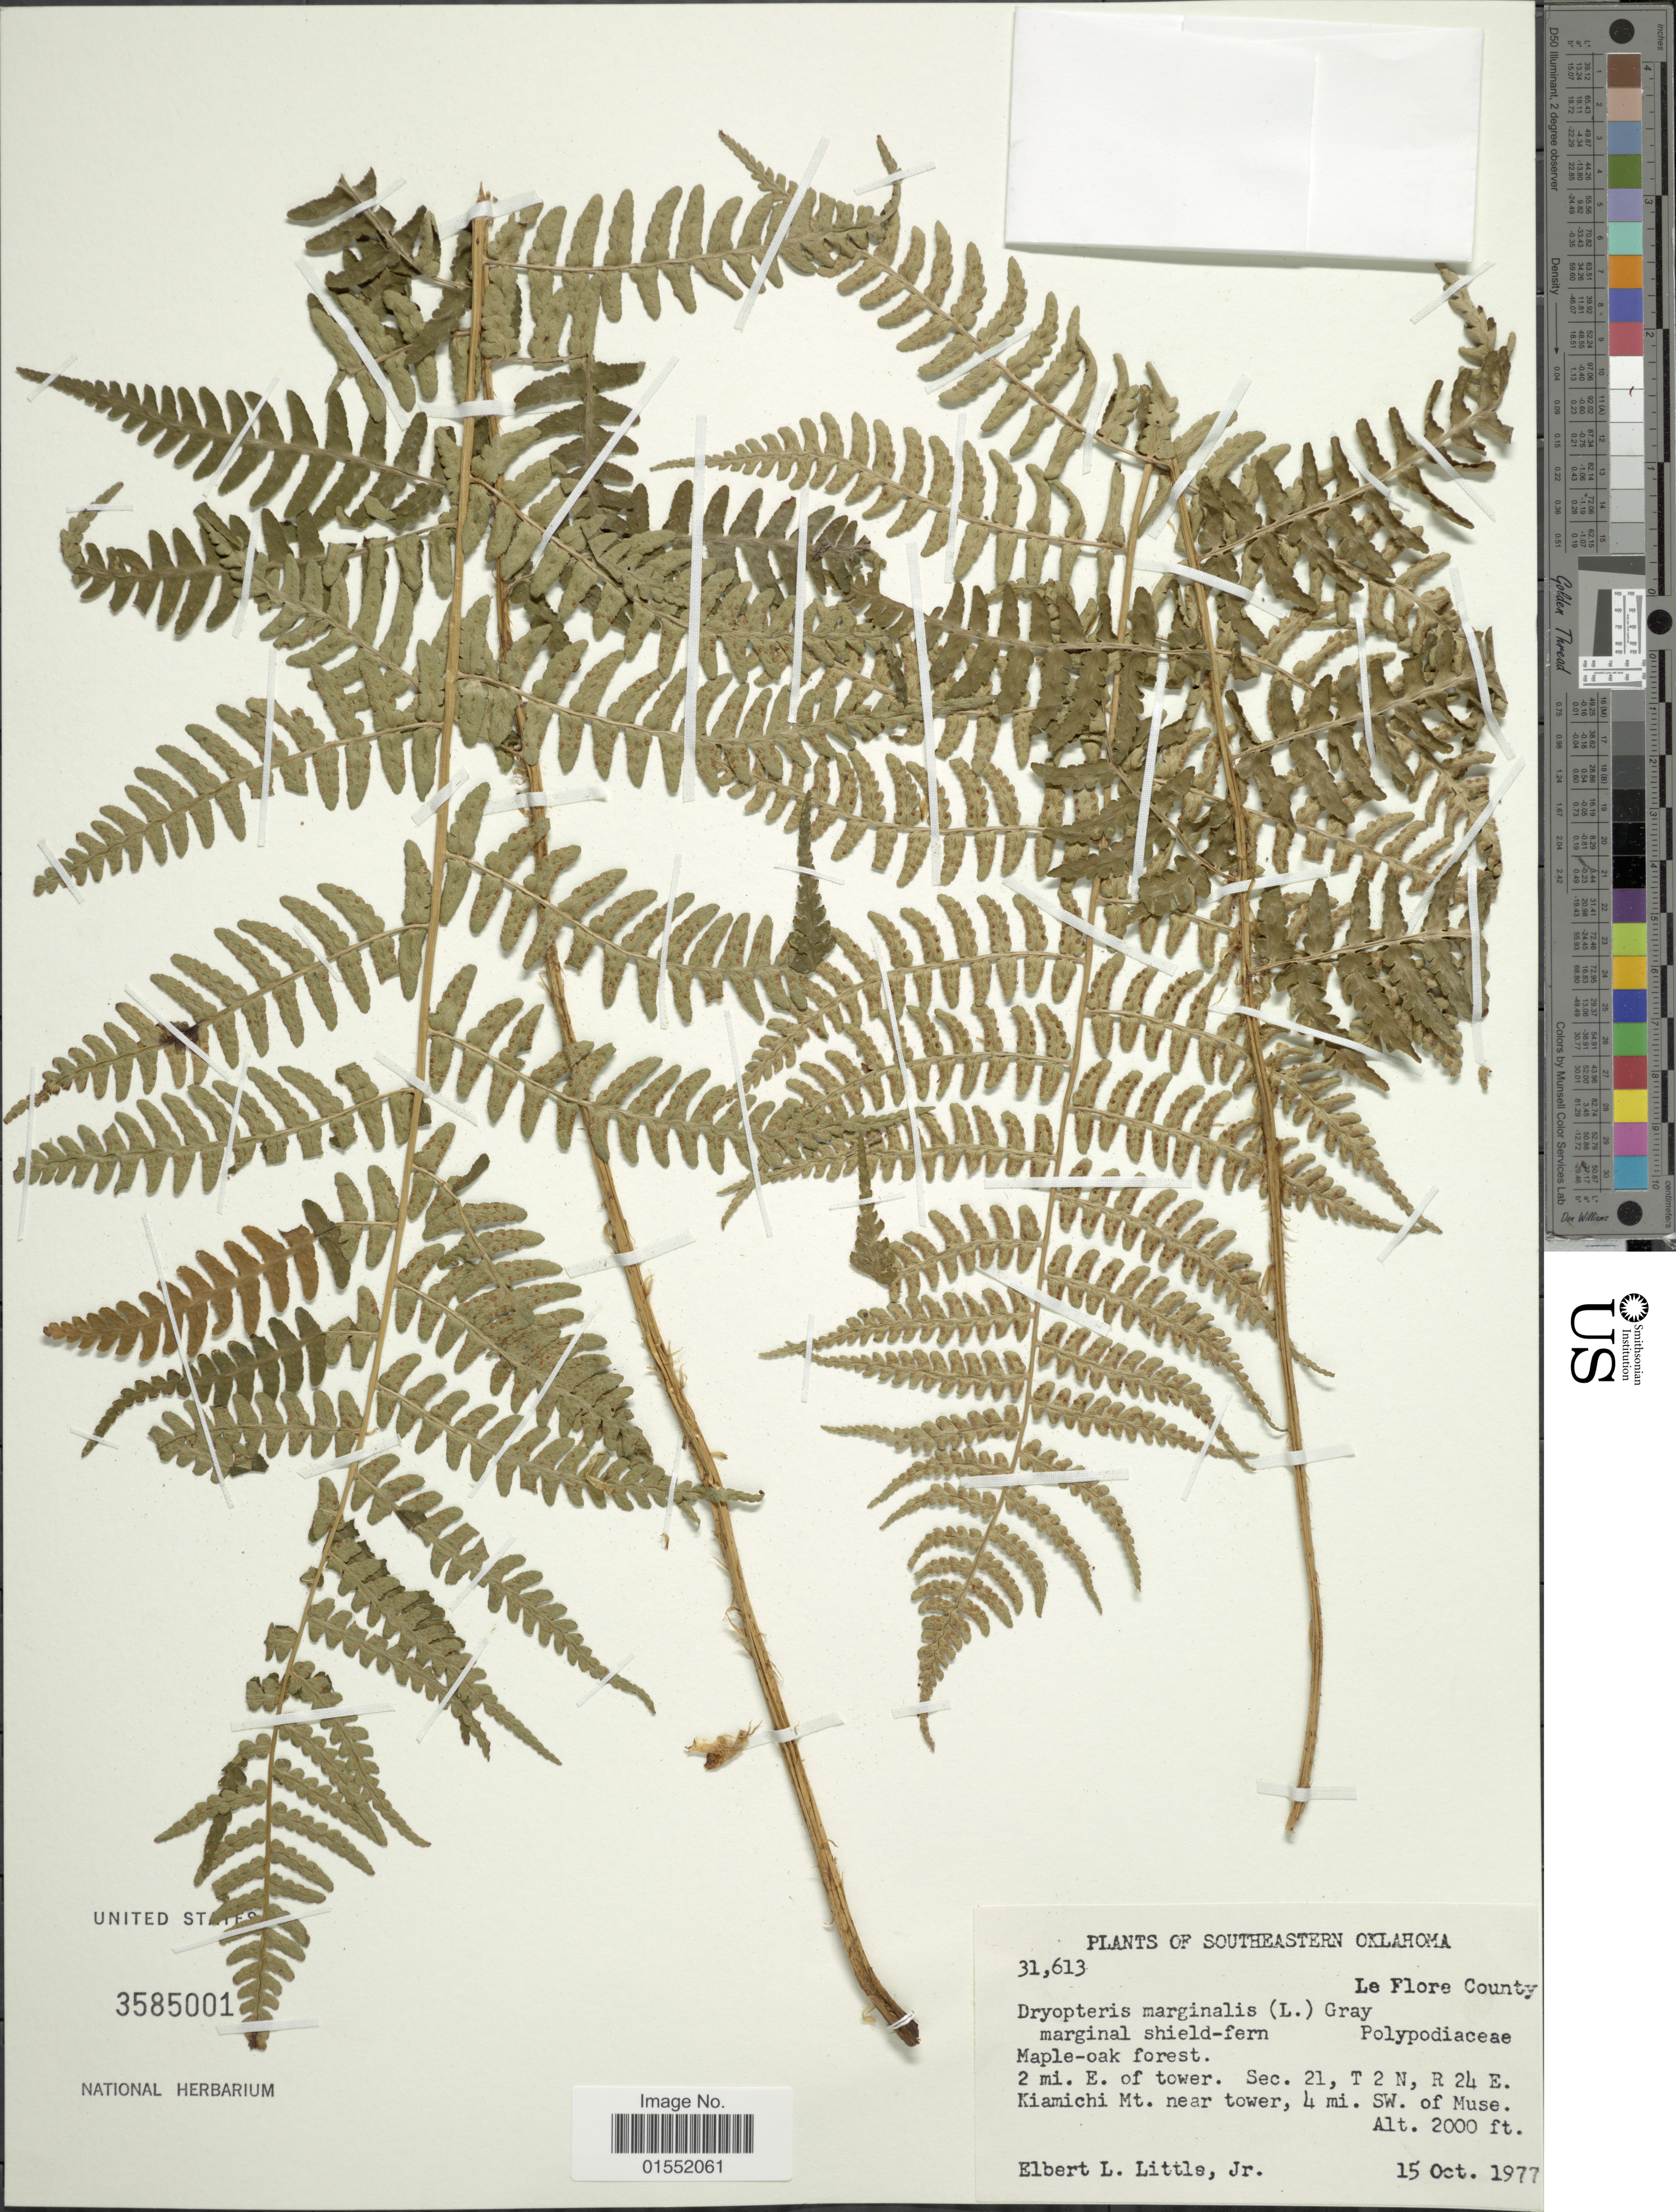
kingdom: Plantae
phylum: Tracheophyta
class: Polypodiopsida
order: Polypodiales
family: Dryopteridaceae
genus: Dryopteris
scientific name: Dryopteris marginalis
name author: (L.) A. Gray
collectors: E. L. Little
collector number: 31613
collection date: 1977-10-15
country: United States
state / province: Oklahoma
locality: Southeastern Oklahoma, Le Flore County, 2 mi. E. of tower. Sec. 21, T 2 N, R 24 E. Kiamichi Mt. near tower, Maple-oak forest, 4 mi. SW. of Muse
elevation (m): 610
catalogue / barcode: US 3585001